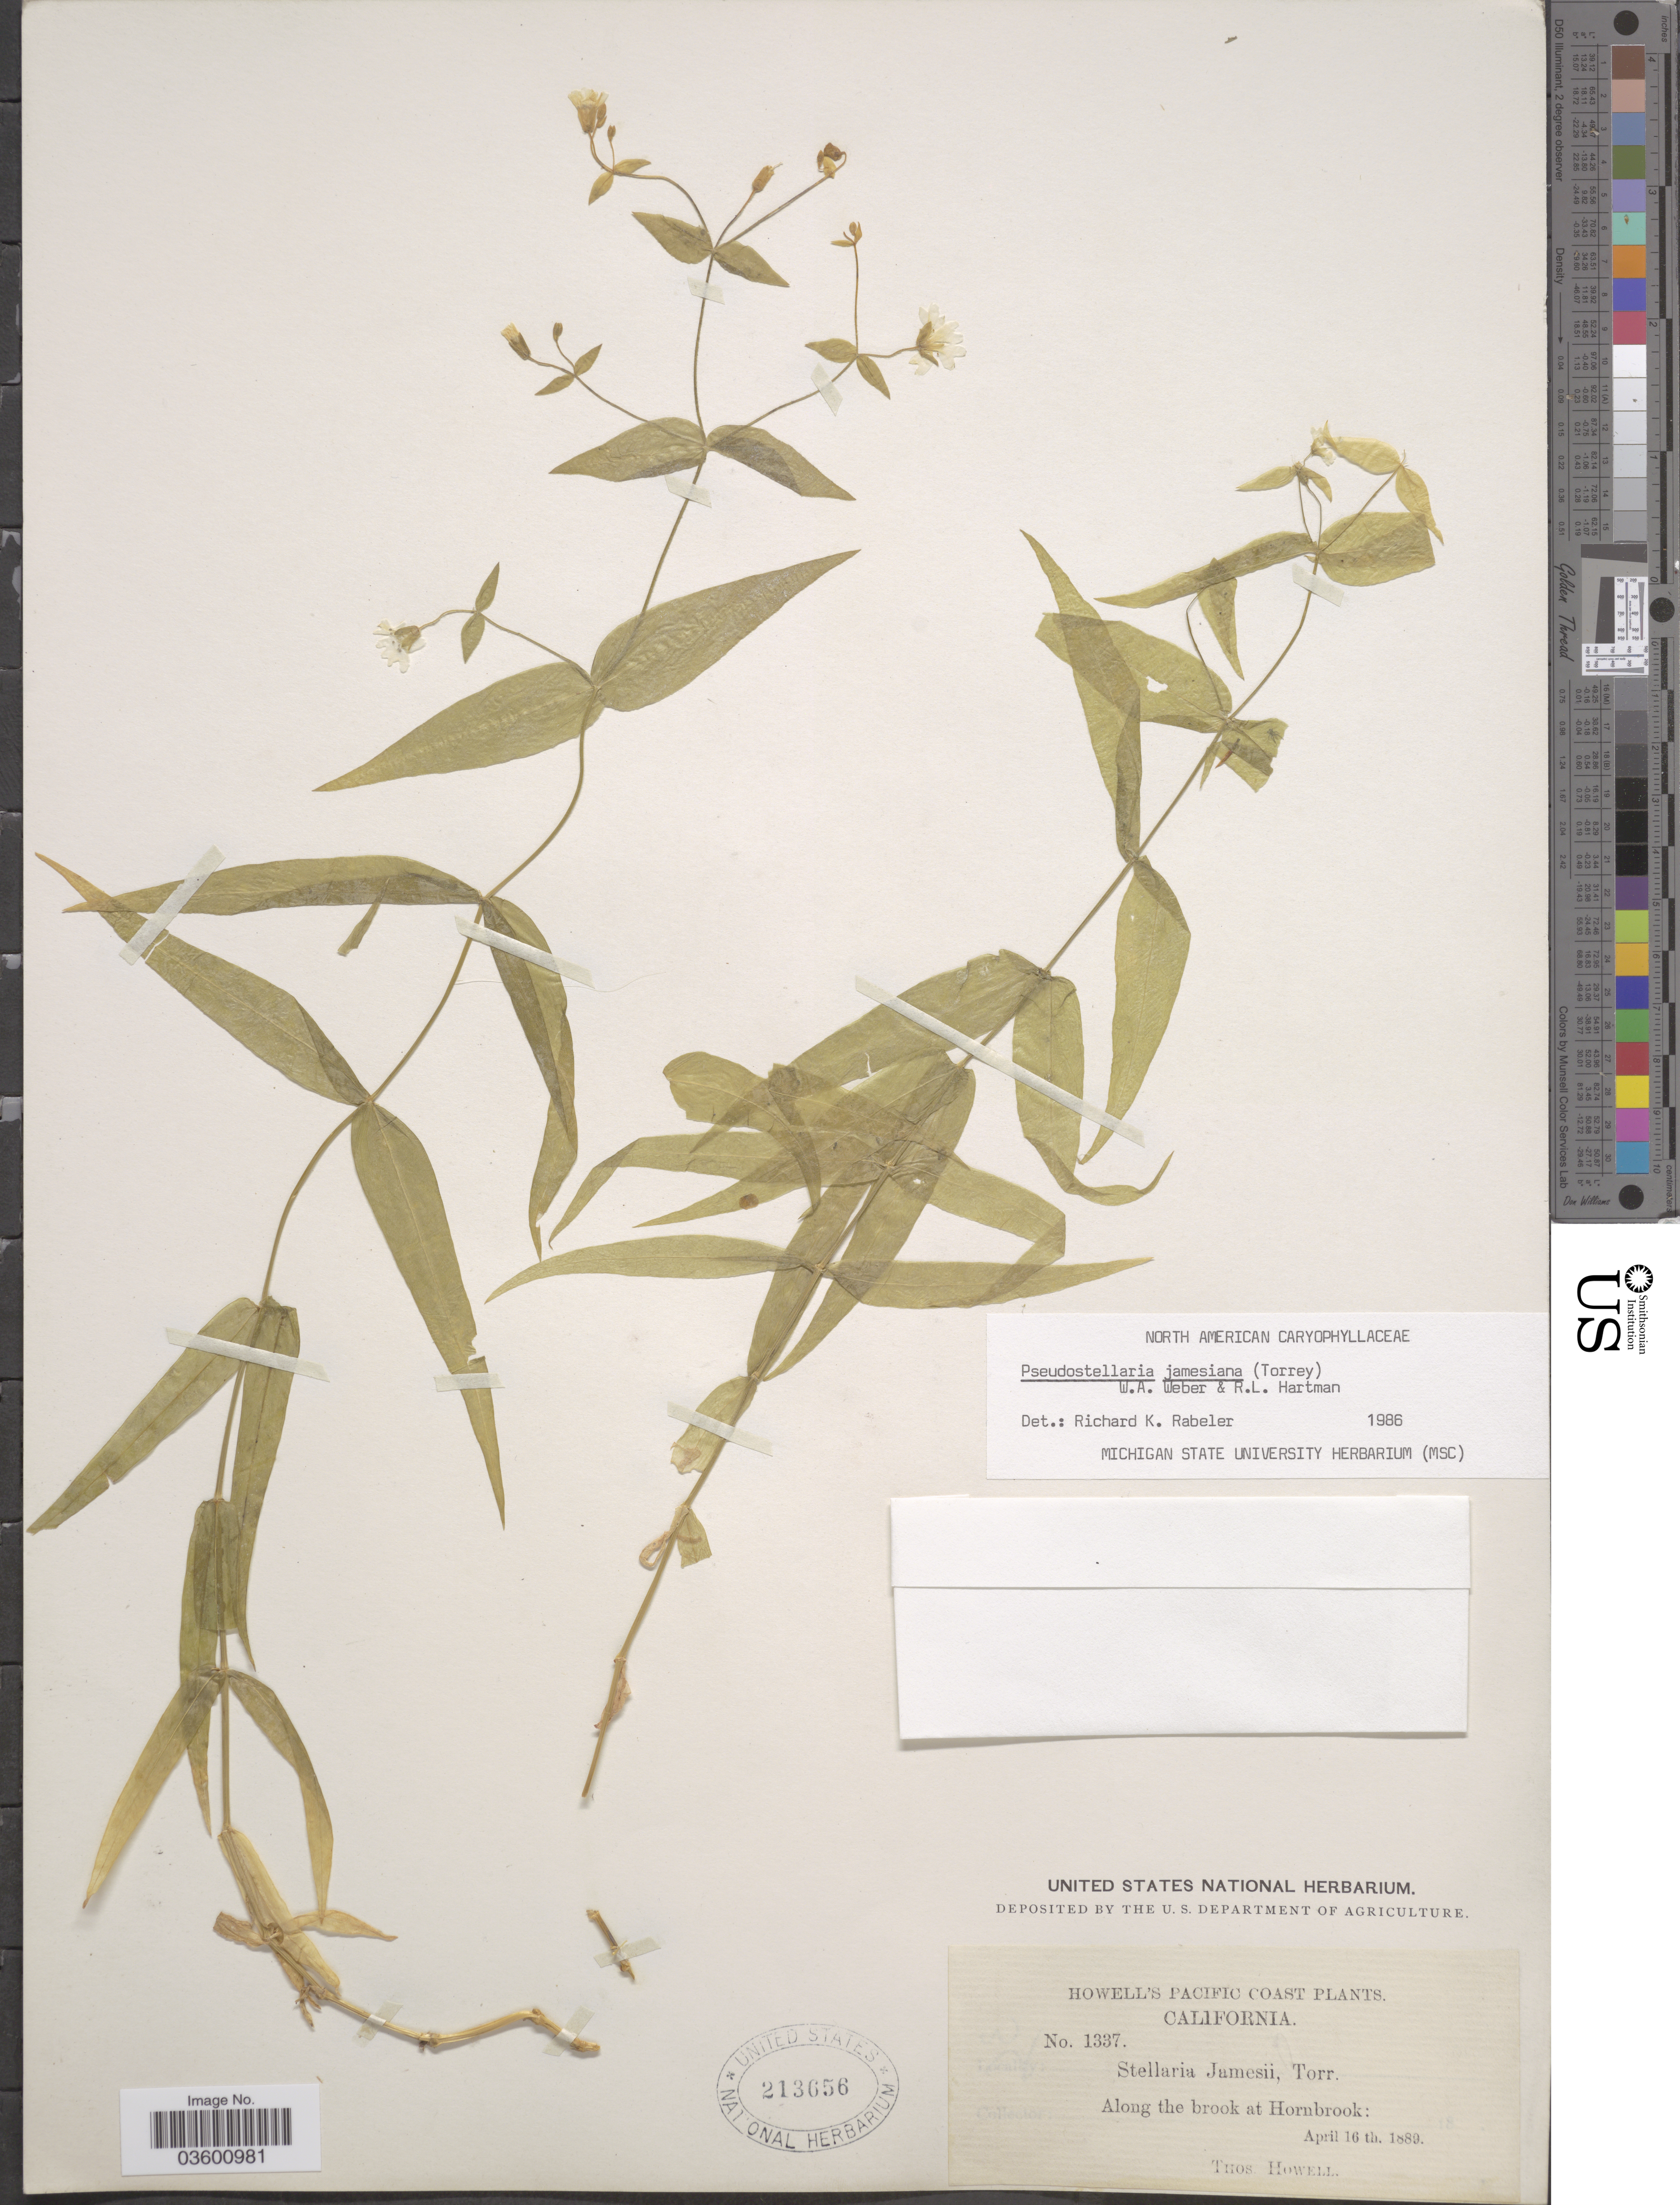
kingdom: Plantae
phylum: Tracheophyta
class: Magnoliopsida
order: Caryophyllales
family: Caryophyllaceae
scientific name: Torreyostellaria jamesiana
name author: (Torr.) Gang Yao et al.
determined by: Strong, M. T., (US), Smithsonian Institution - National Museum of Natural History (UNITED STATES)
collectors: T. Howell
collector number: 1337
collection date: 1889-04-16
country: United States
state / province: California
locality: Pacific Coast. Along the brook at Hornbrook.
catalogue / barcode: US 213656